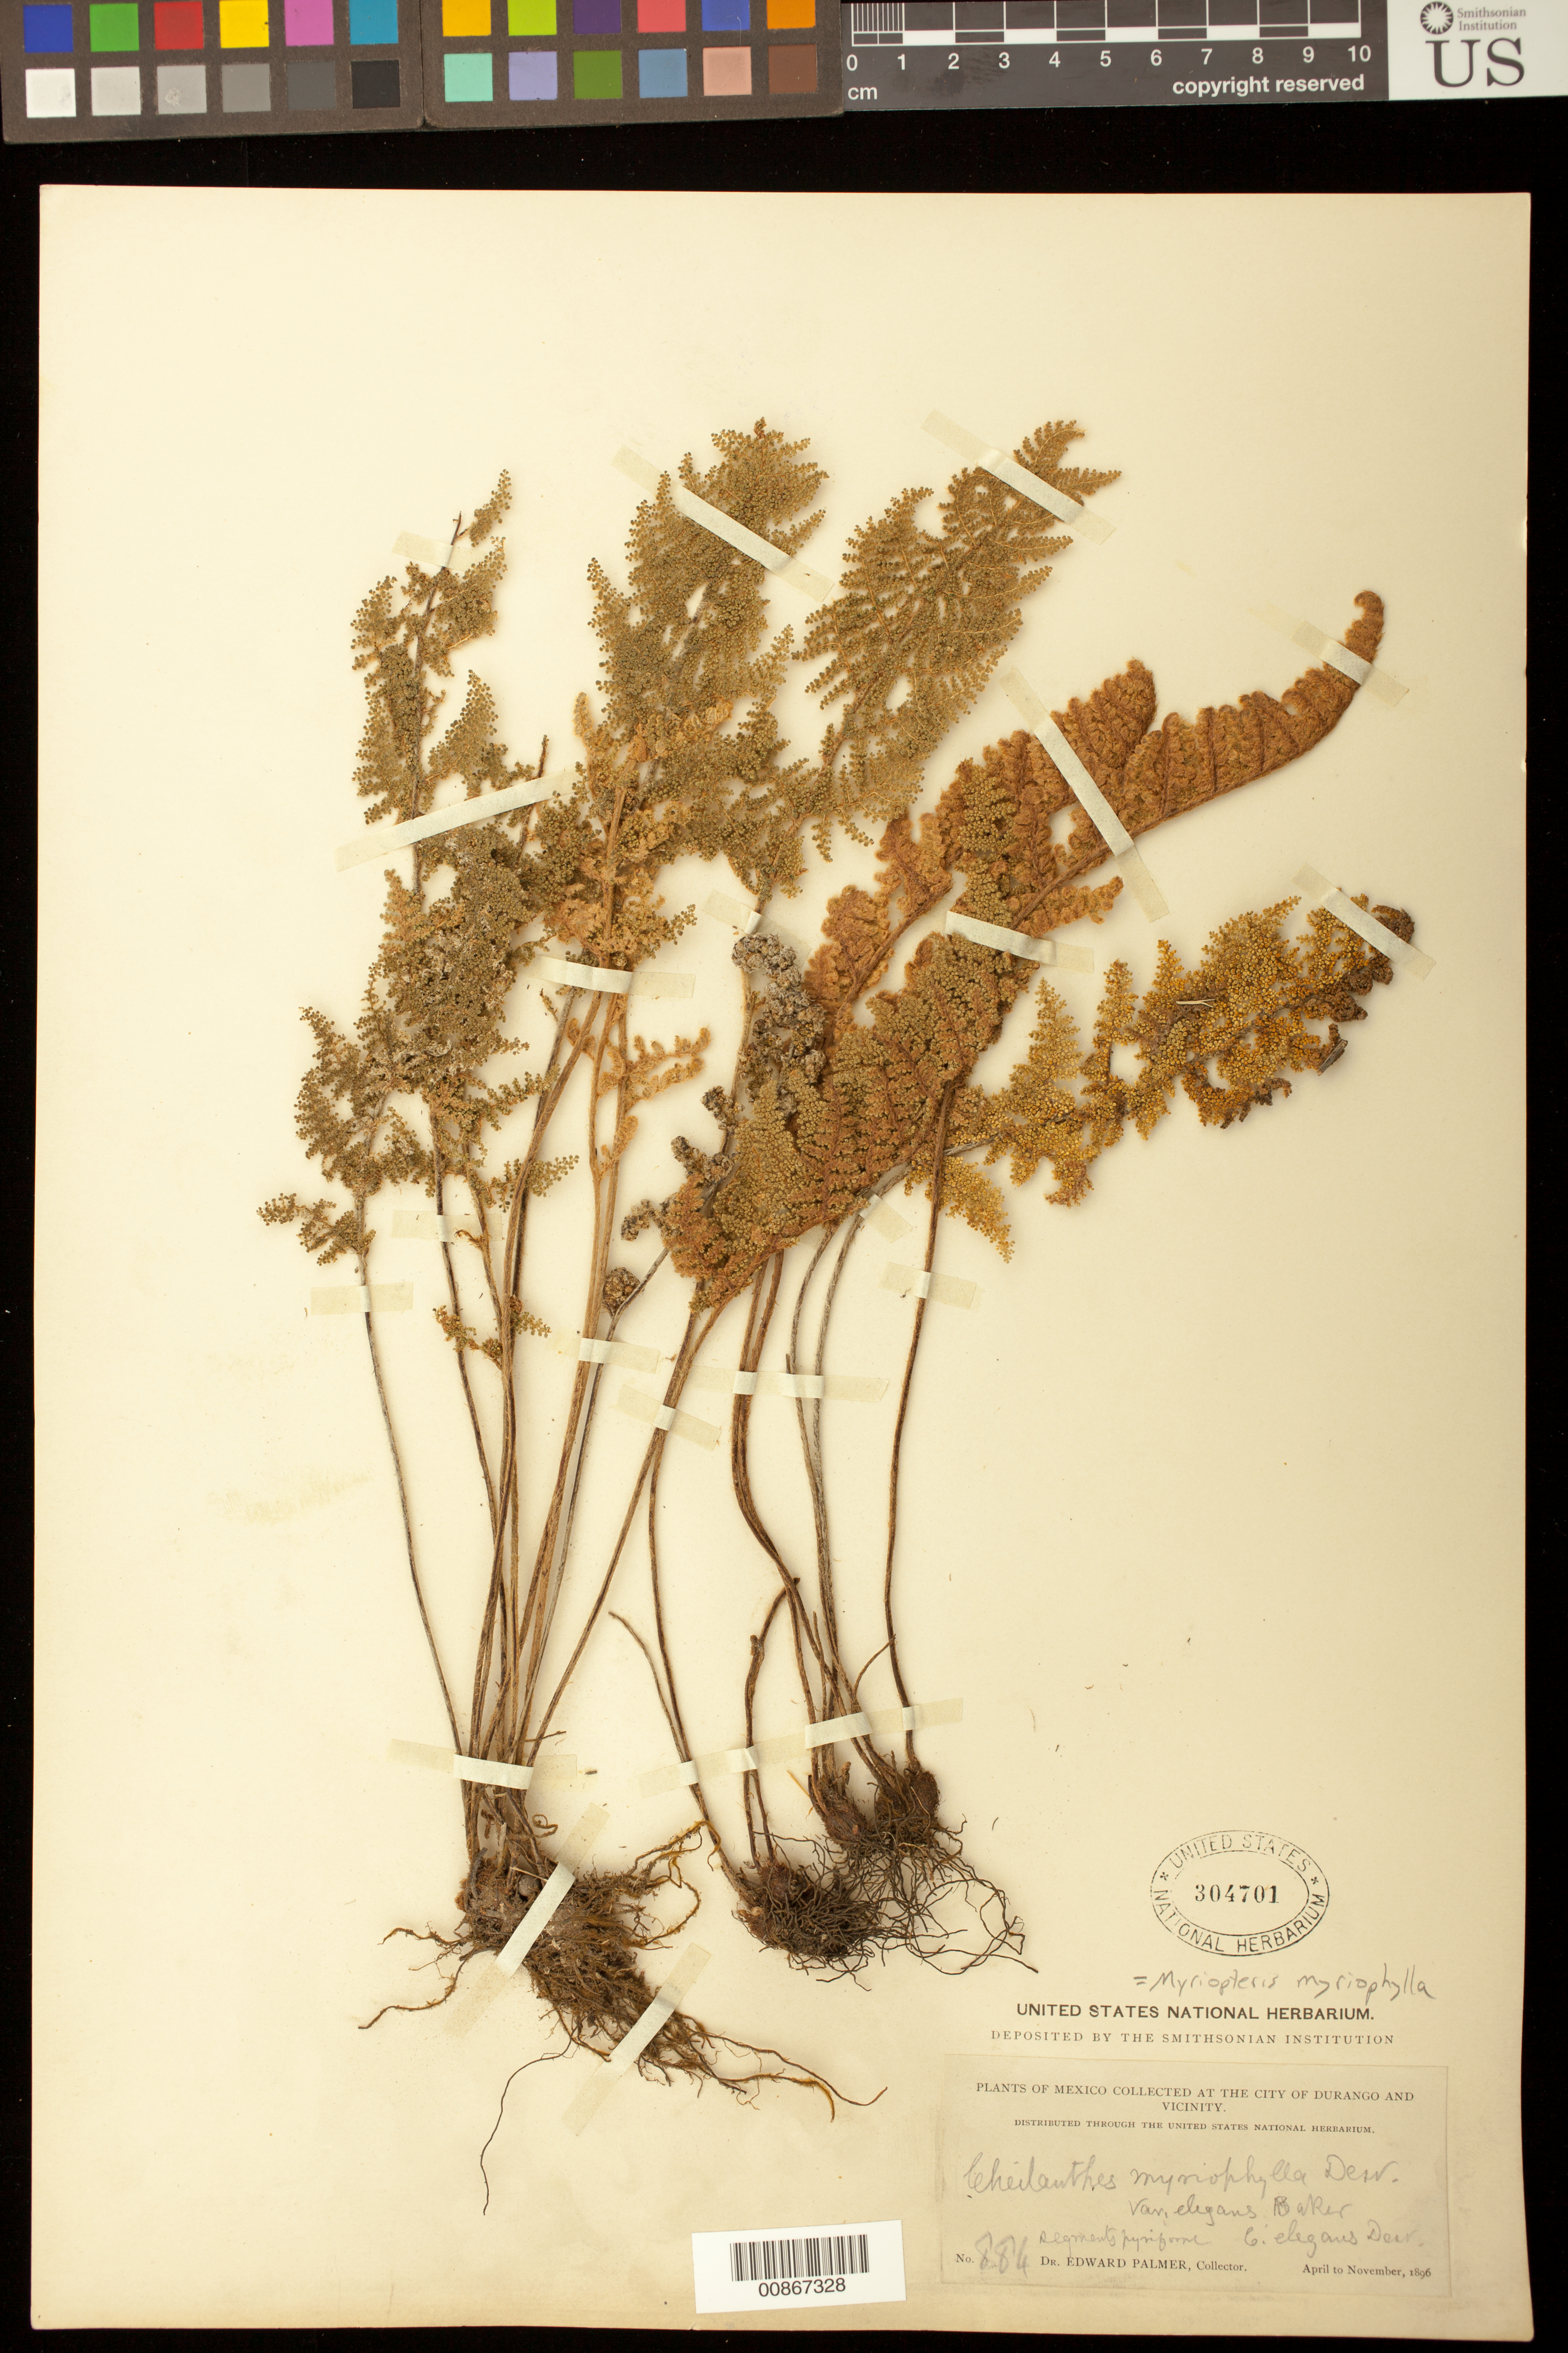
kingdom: Plantae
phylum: Tracheophyta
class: Polypodiopsida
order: Polypodiales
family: Pteridaceae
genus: Myriopteris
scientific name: Myriopteris microphylla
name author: (Sw.) Grusz & Windham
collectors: E. Palmer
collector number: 884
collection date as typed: Apr 1896 to -- Nov 1896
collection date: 1896-04/1896-11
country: Mexico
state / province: Durango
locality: City of Durango and vicinity.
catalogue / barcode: US 304701